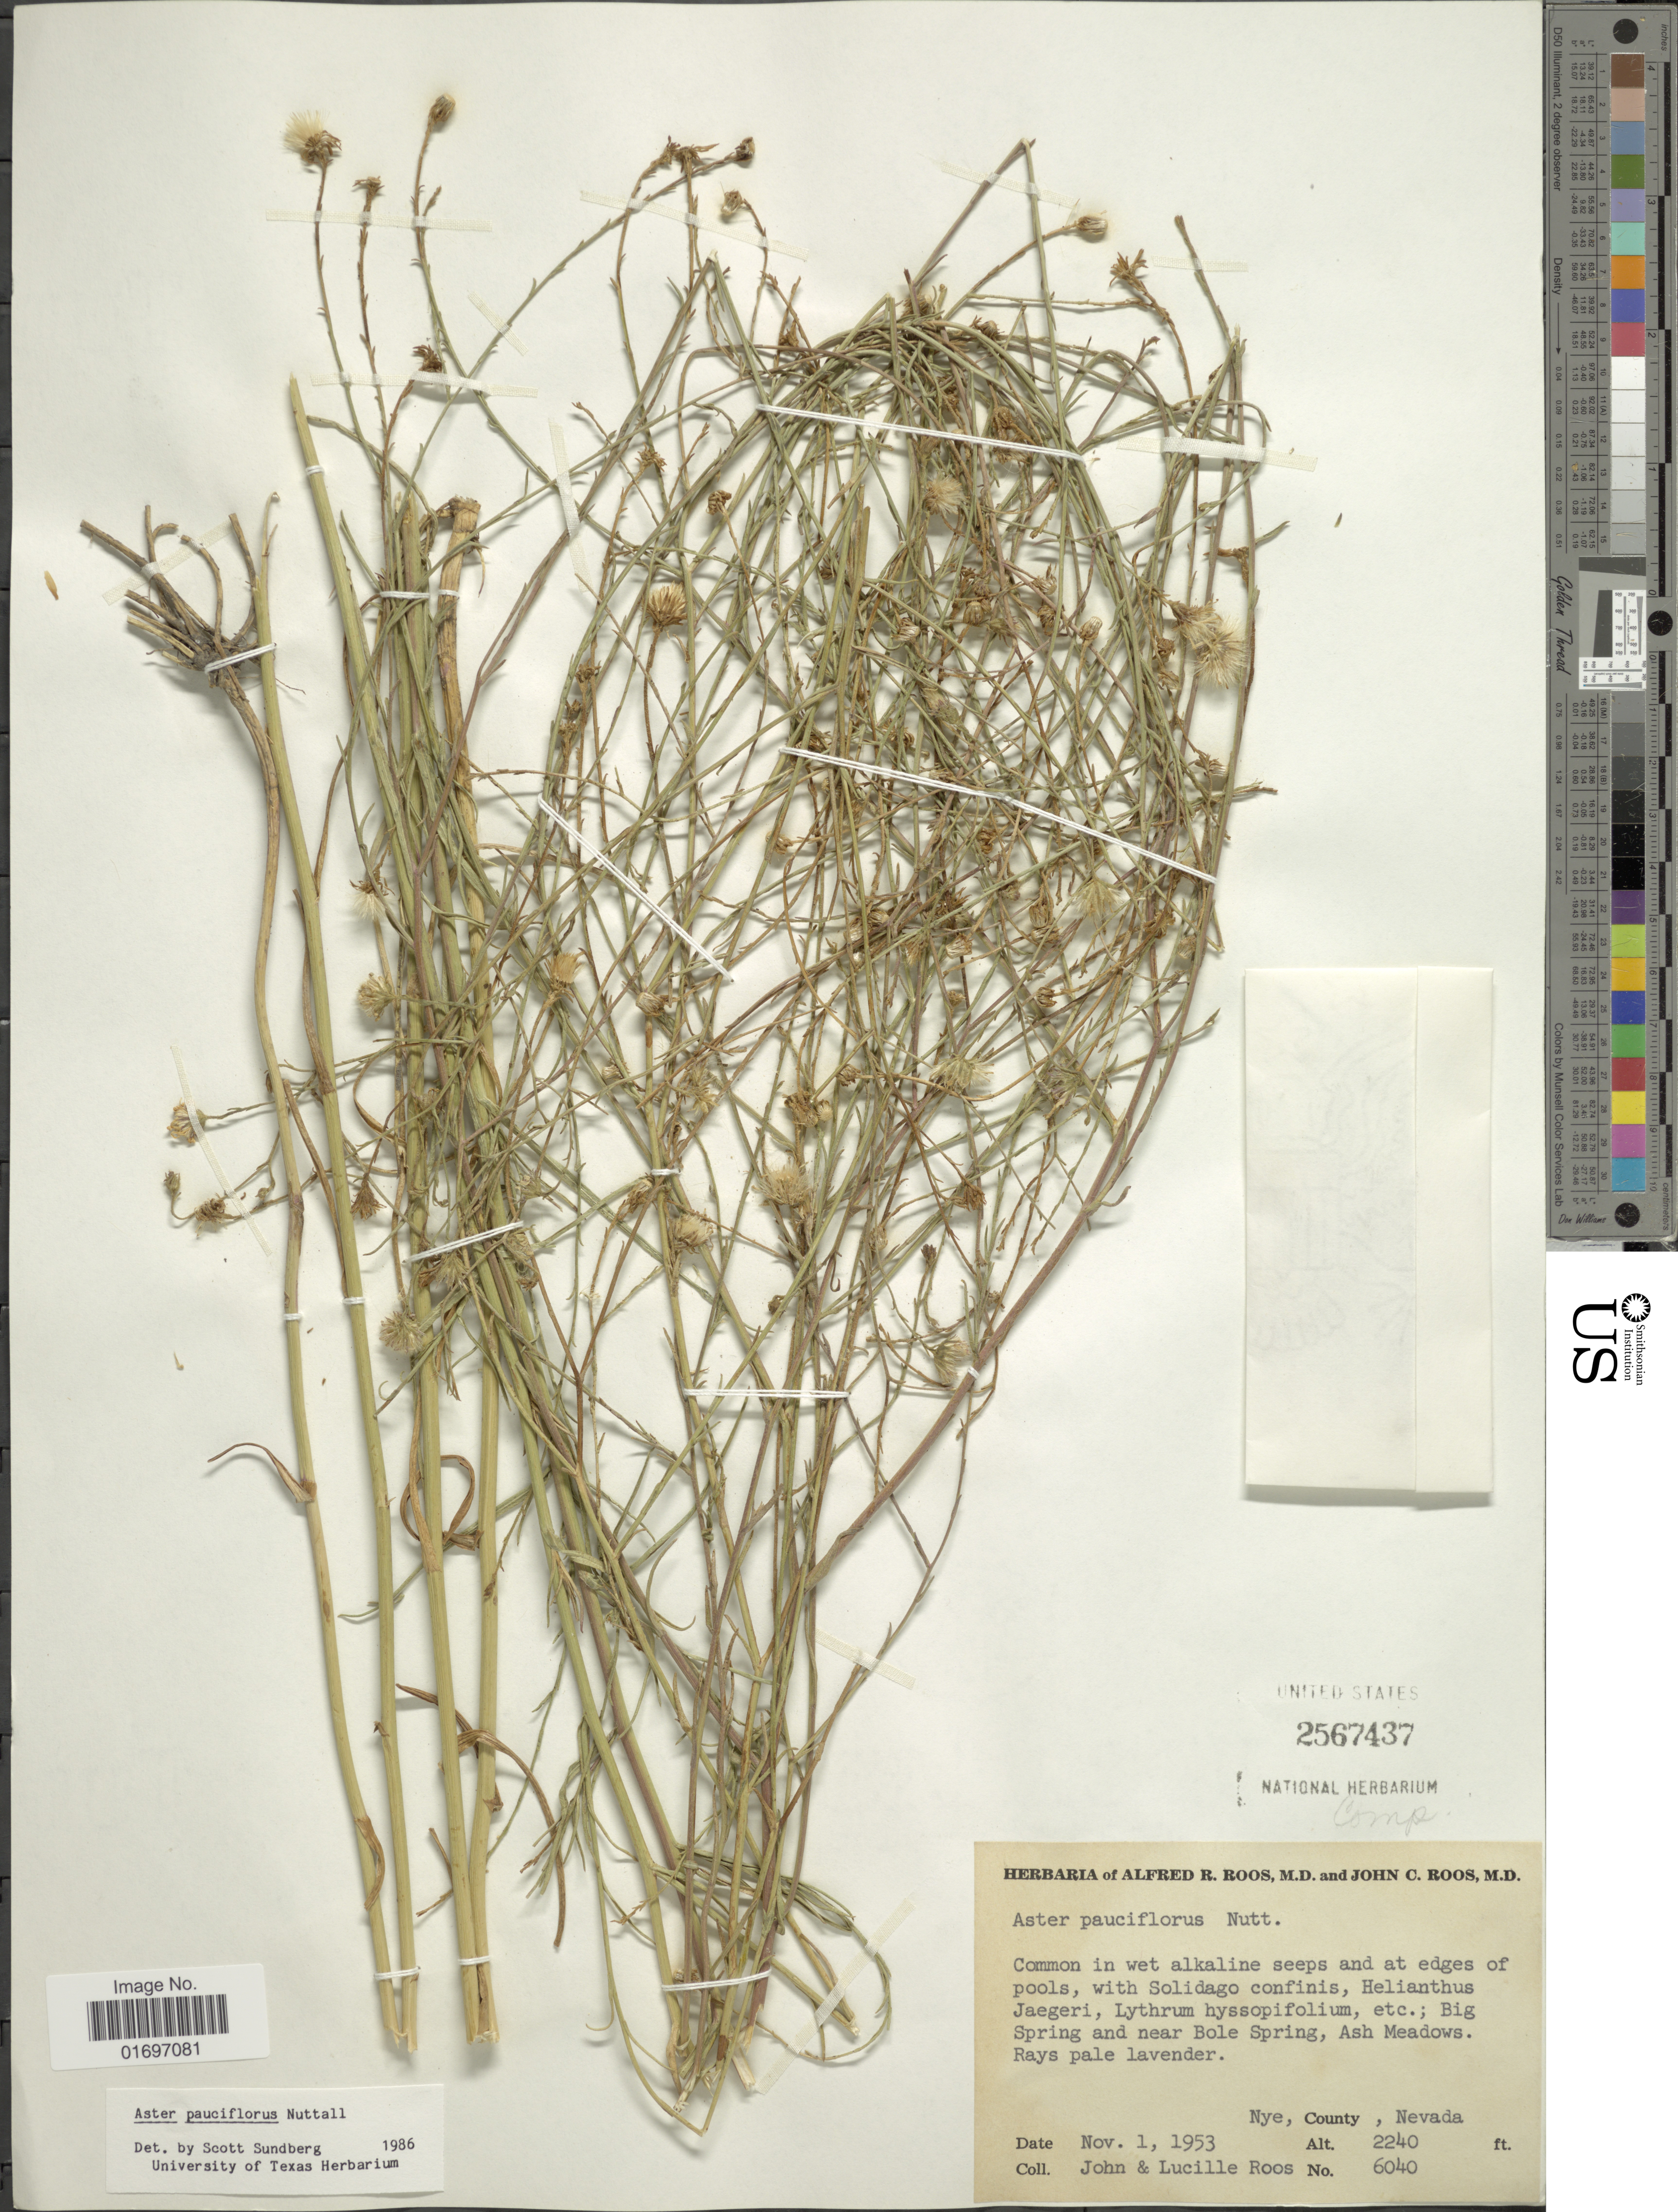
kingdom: Plantae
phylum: Tracheophyta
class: Magnoliopsida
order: Asterales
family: Asteraceae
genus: Almutaster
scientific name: Almutaster pauciflorus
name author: (Nutt.) Á. Löve & D. Löve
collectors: J. C. Roos & L. Roos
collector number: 6040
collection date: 1953-11-01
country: United States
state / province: Nevada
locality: Big Spring and near Bole Spring, Ash Meadows. Nye, County, Nevada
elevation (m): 683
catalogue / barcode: US 2567437